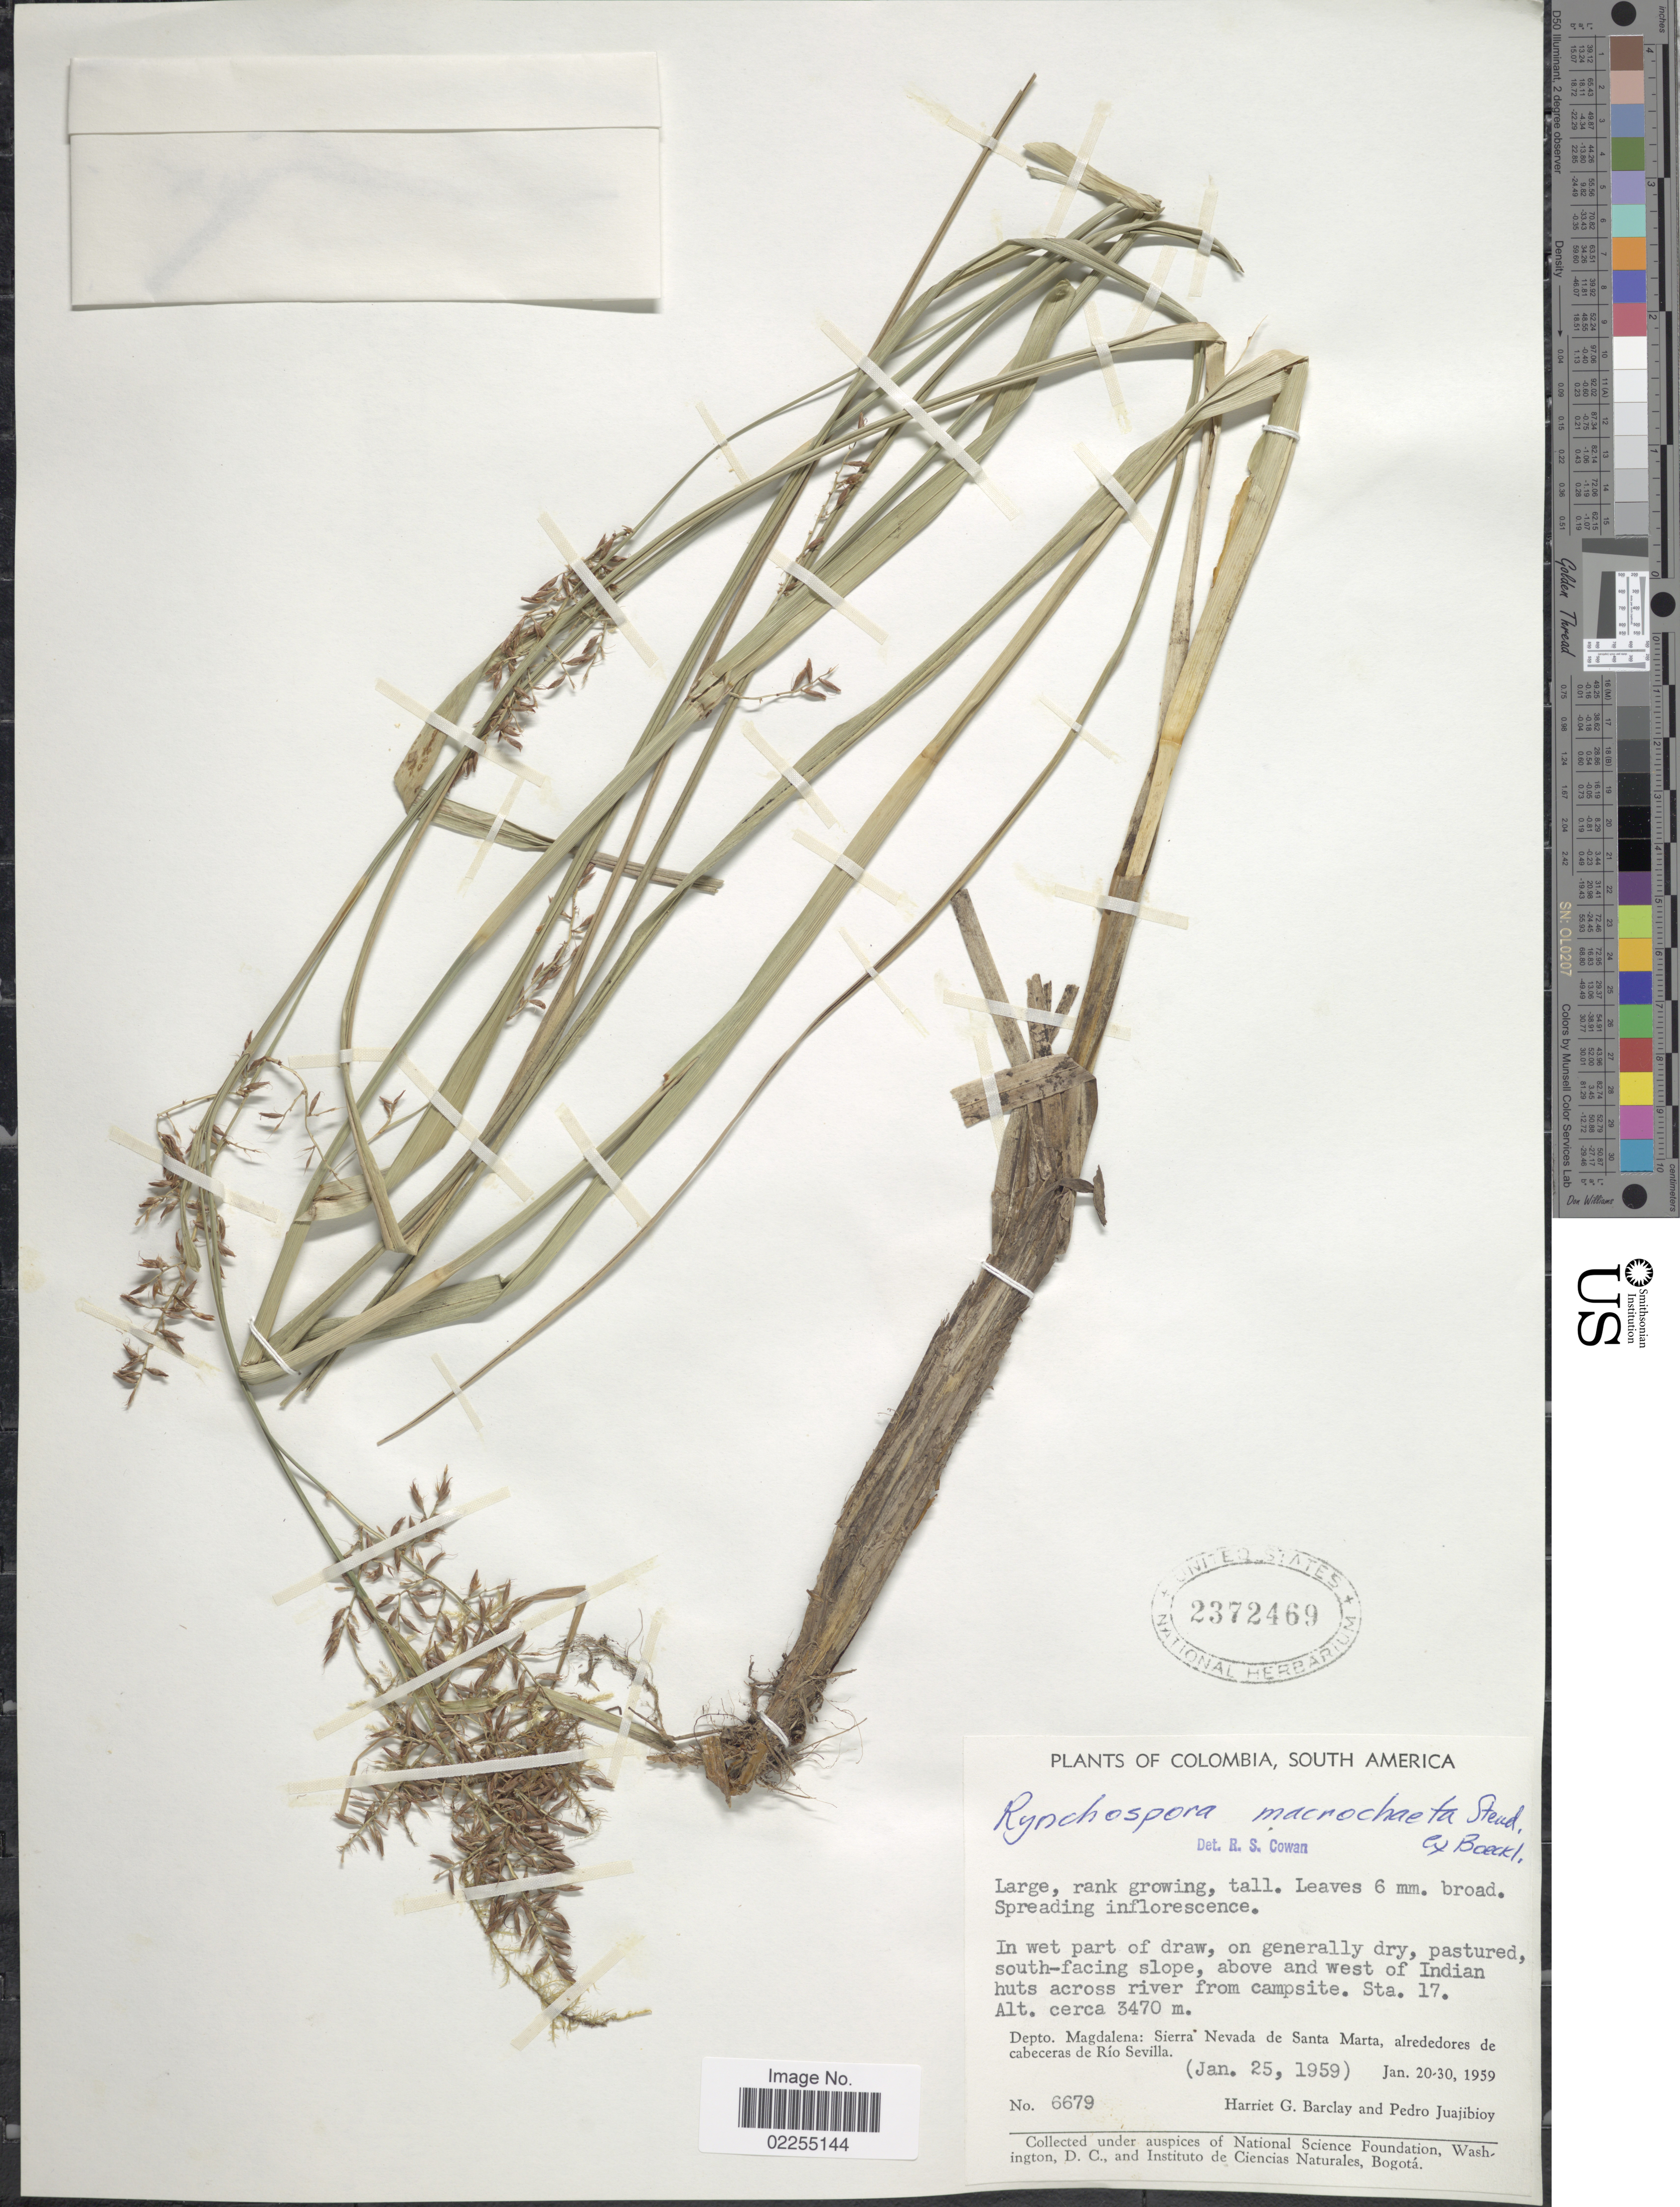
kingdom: Plantae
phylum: Tracheophyta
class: Liliopsida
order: Poales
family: Cyperaceae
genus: Rhynchospora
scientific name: Rhynchospora macrochaeta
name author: Steud. ex Boeckeler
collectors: H. G. Barclay & P. Juajibioy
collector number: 6679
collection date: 1959-01-25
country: Colombia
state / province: Magdalena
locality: In wet part of draw, on generally dry, pastured, south-facing slope, above and west of Indian huts across river from campsite Sta.17, Sierra Nevada de Santa Marta, alrededores de cabeceras de Rio Sevilla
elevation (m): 3470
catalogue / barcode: US 2372469